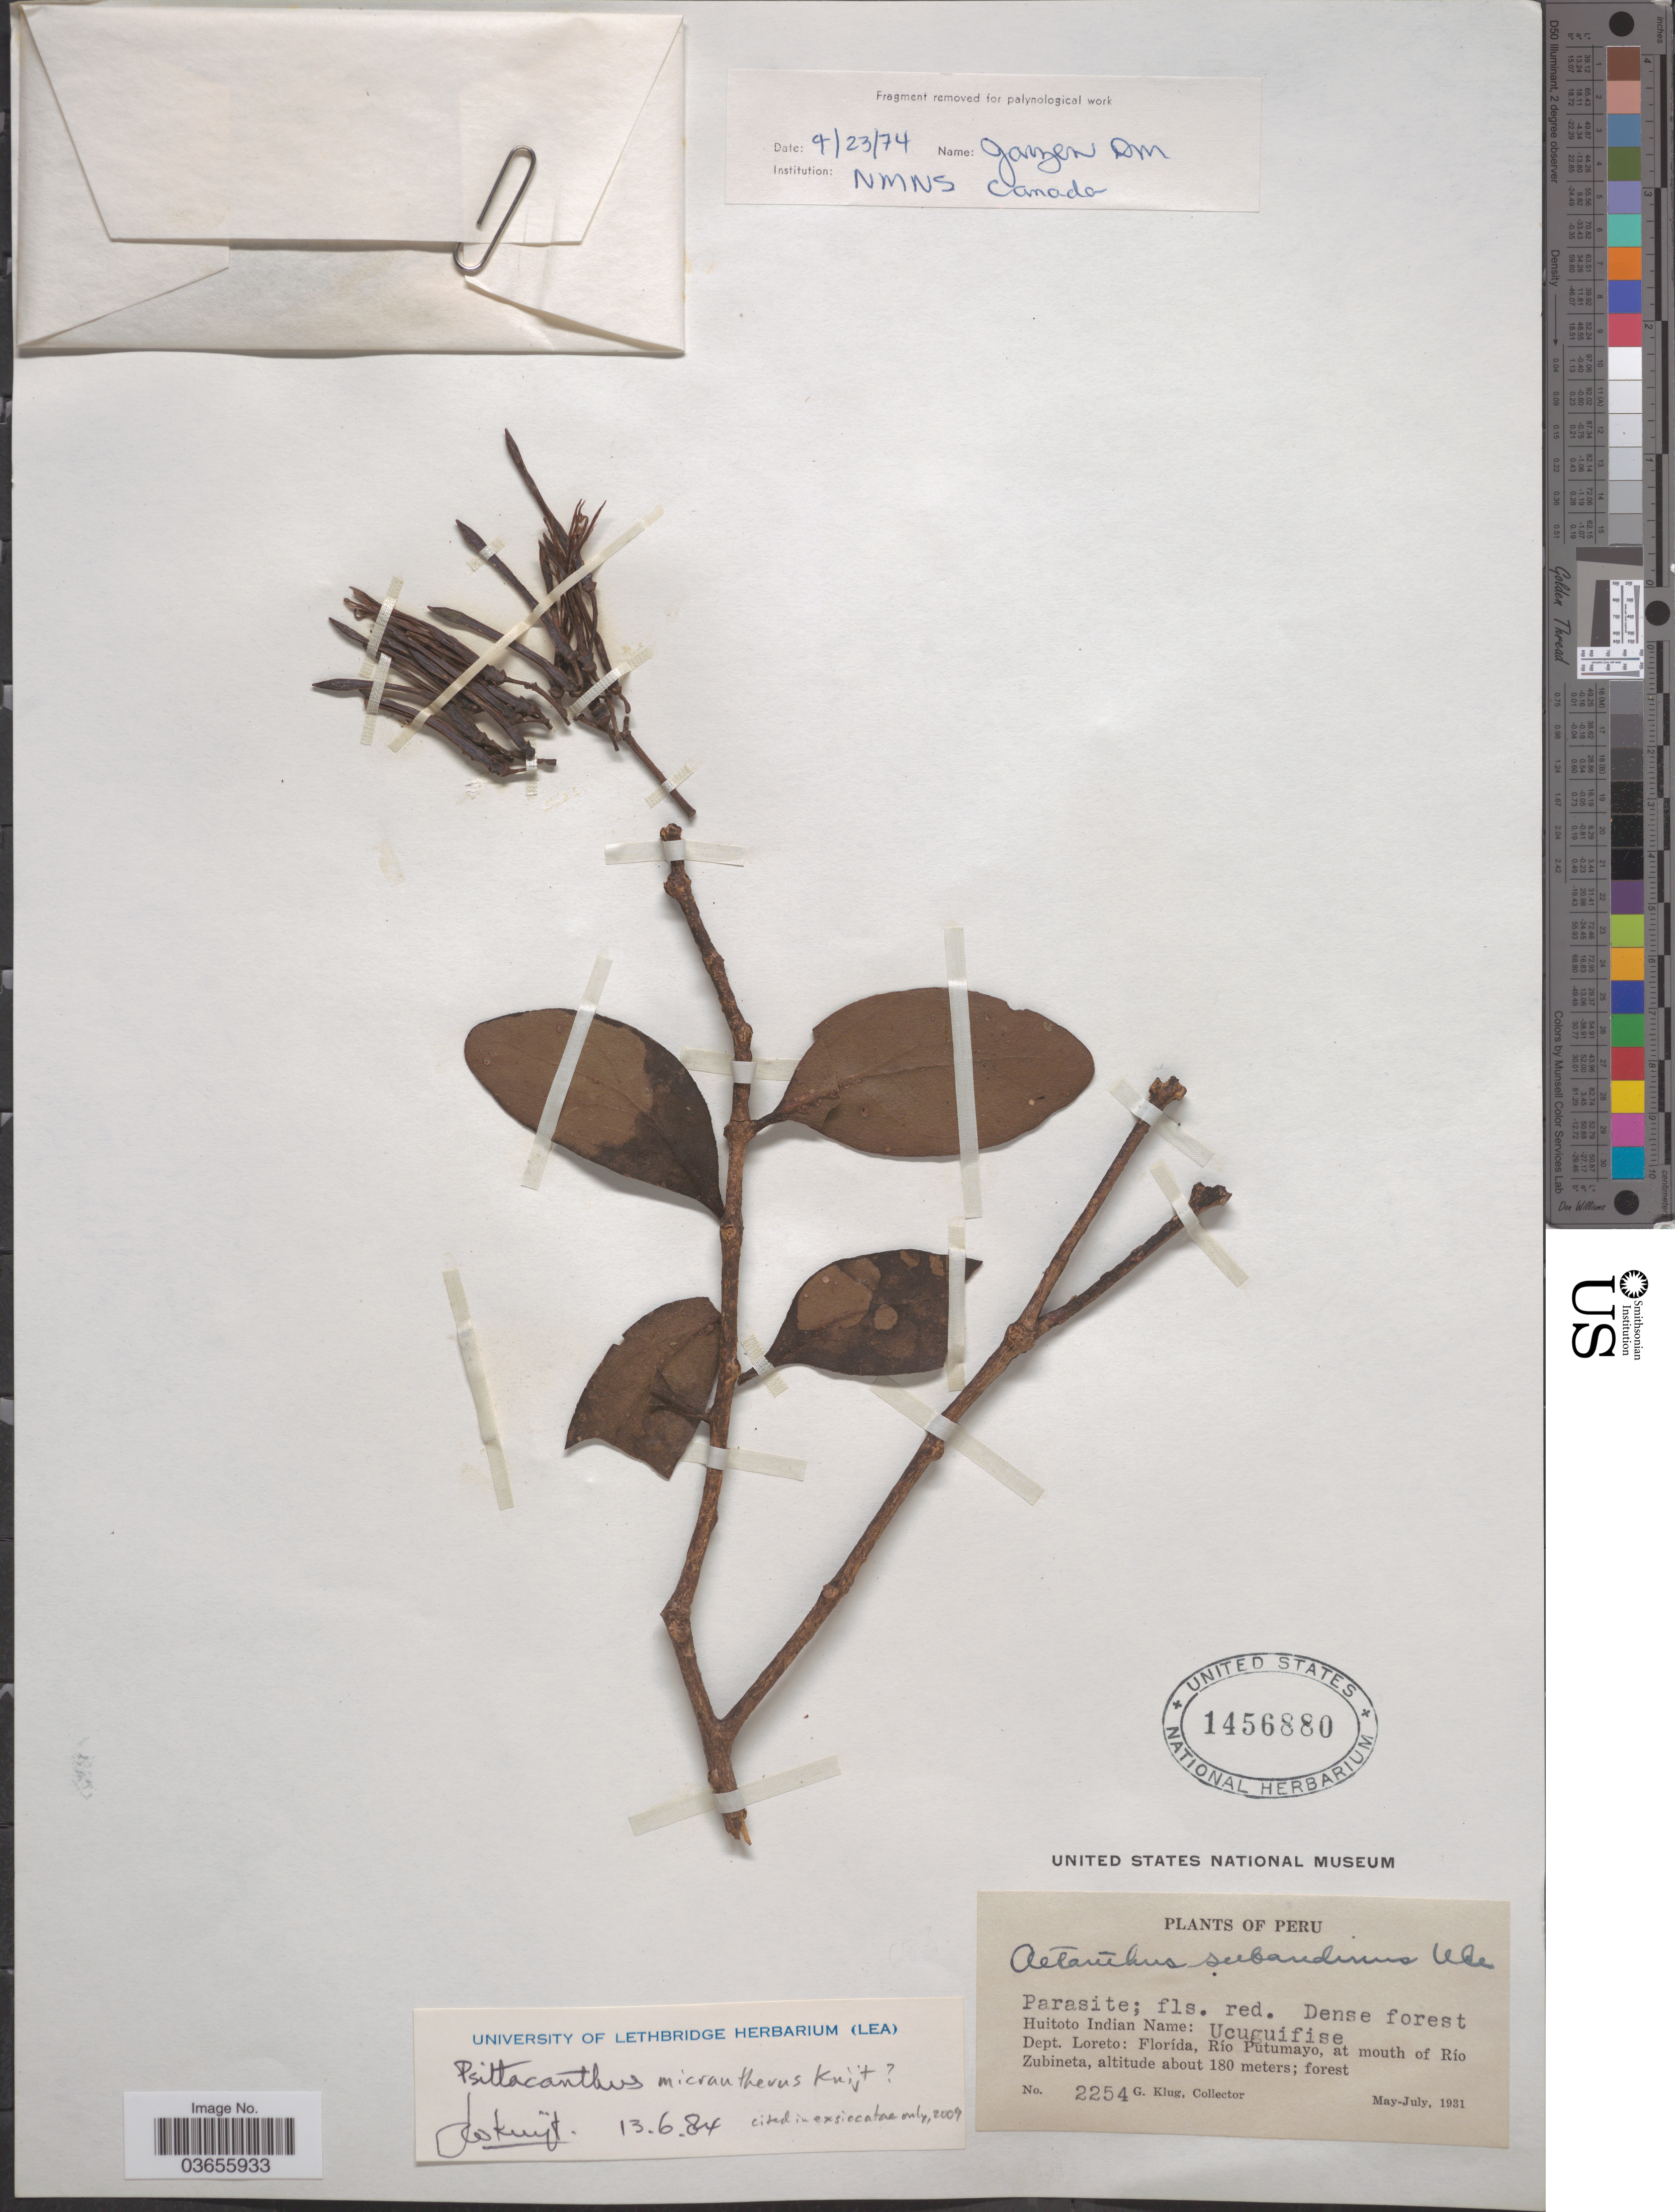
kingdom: Plantae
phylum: Tracheophyta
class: Magnoliopsida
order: Santalales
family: Loranthaceae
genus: Psittacanthus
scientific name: Psittacanthus micrantherus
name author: Kuijt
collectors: G. Klug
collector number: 2254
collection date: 1931-05/1931-07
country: Peru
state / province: Loreto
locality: Dept. Loreto: Florída, Río Putumayo, at mouth of Río Zubineta.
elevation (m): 180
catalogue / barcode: US 1456880